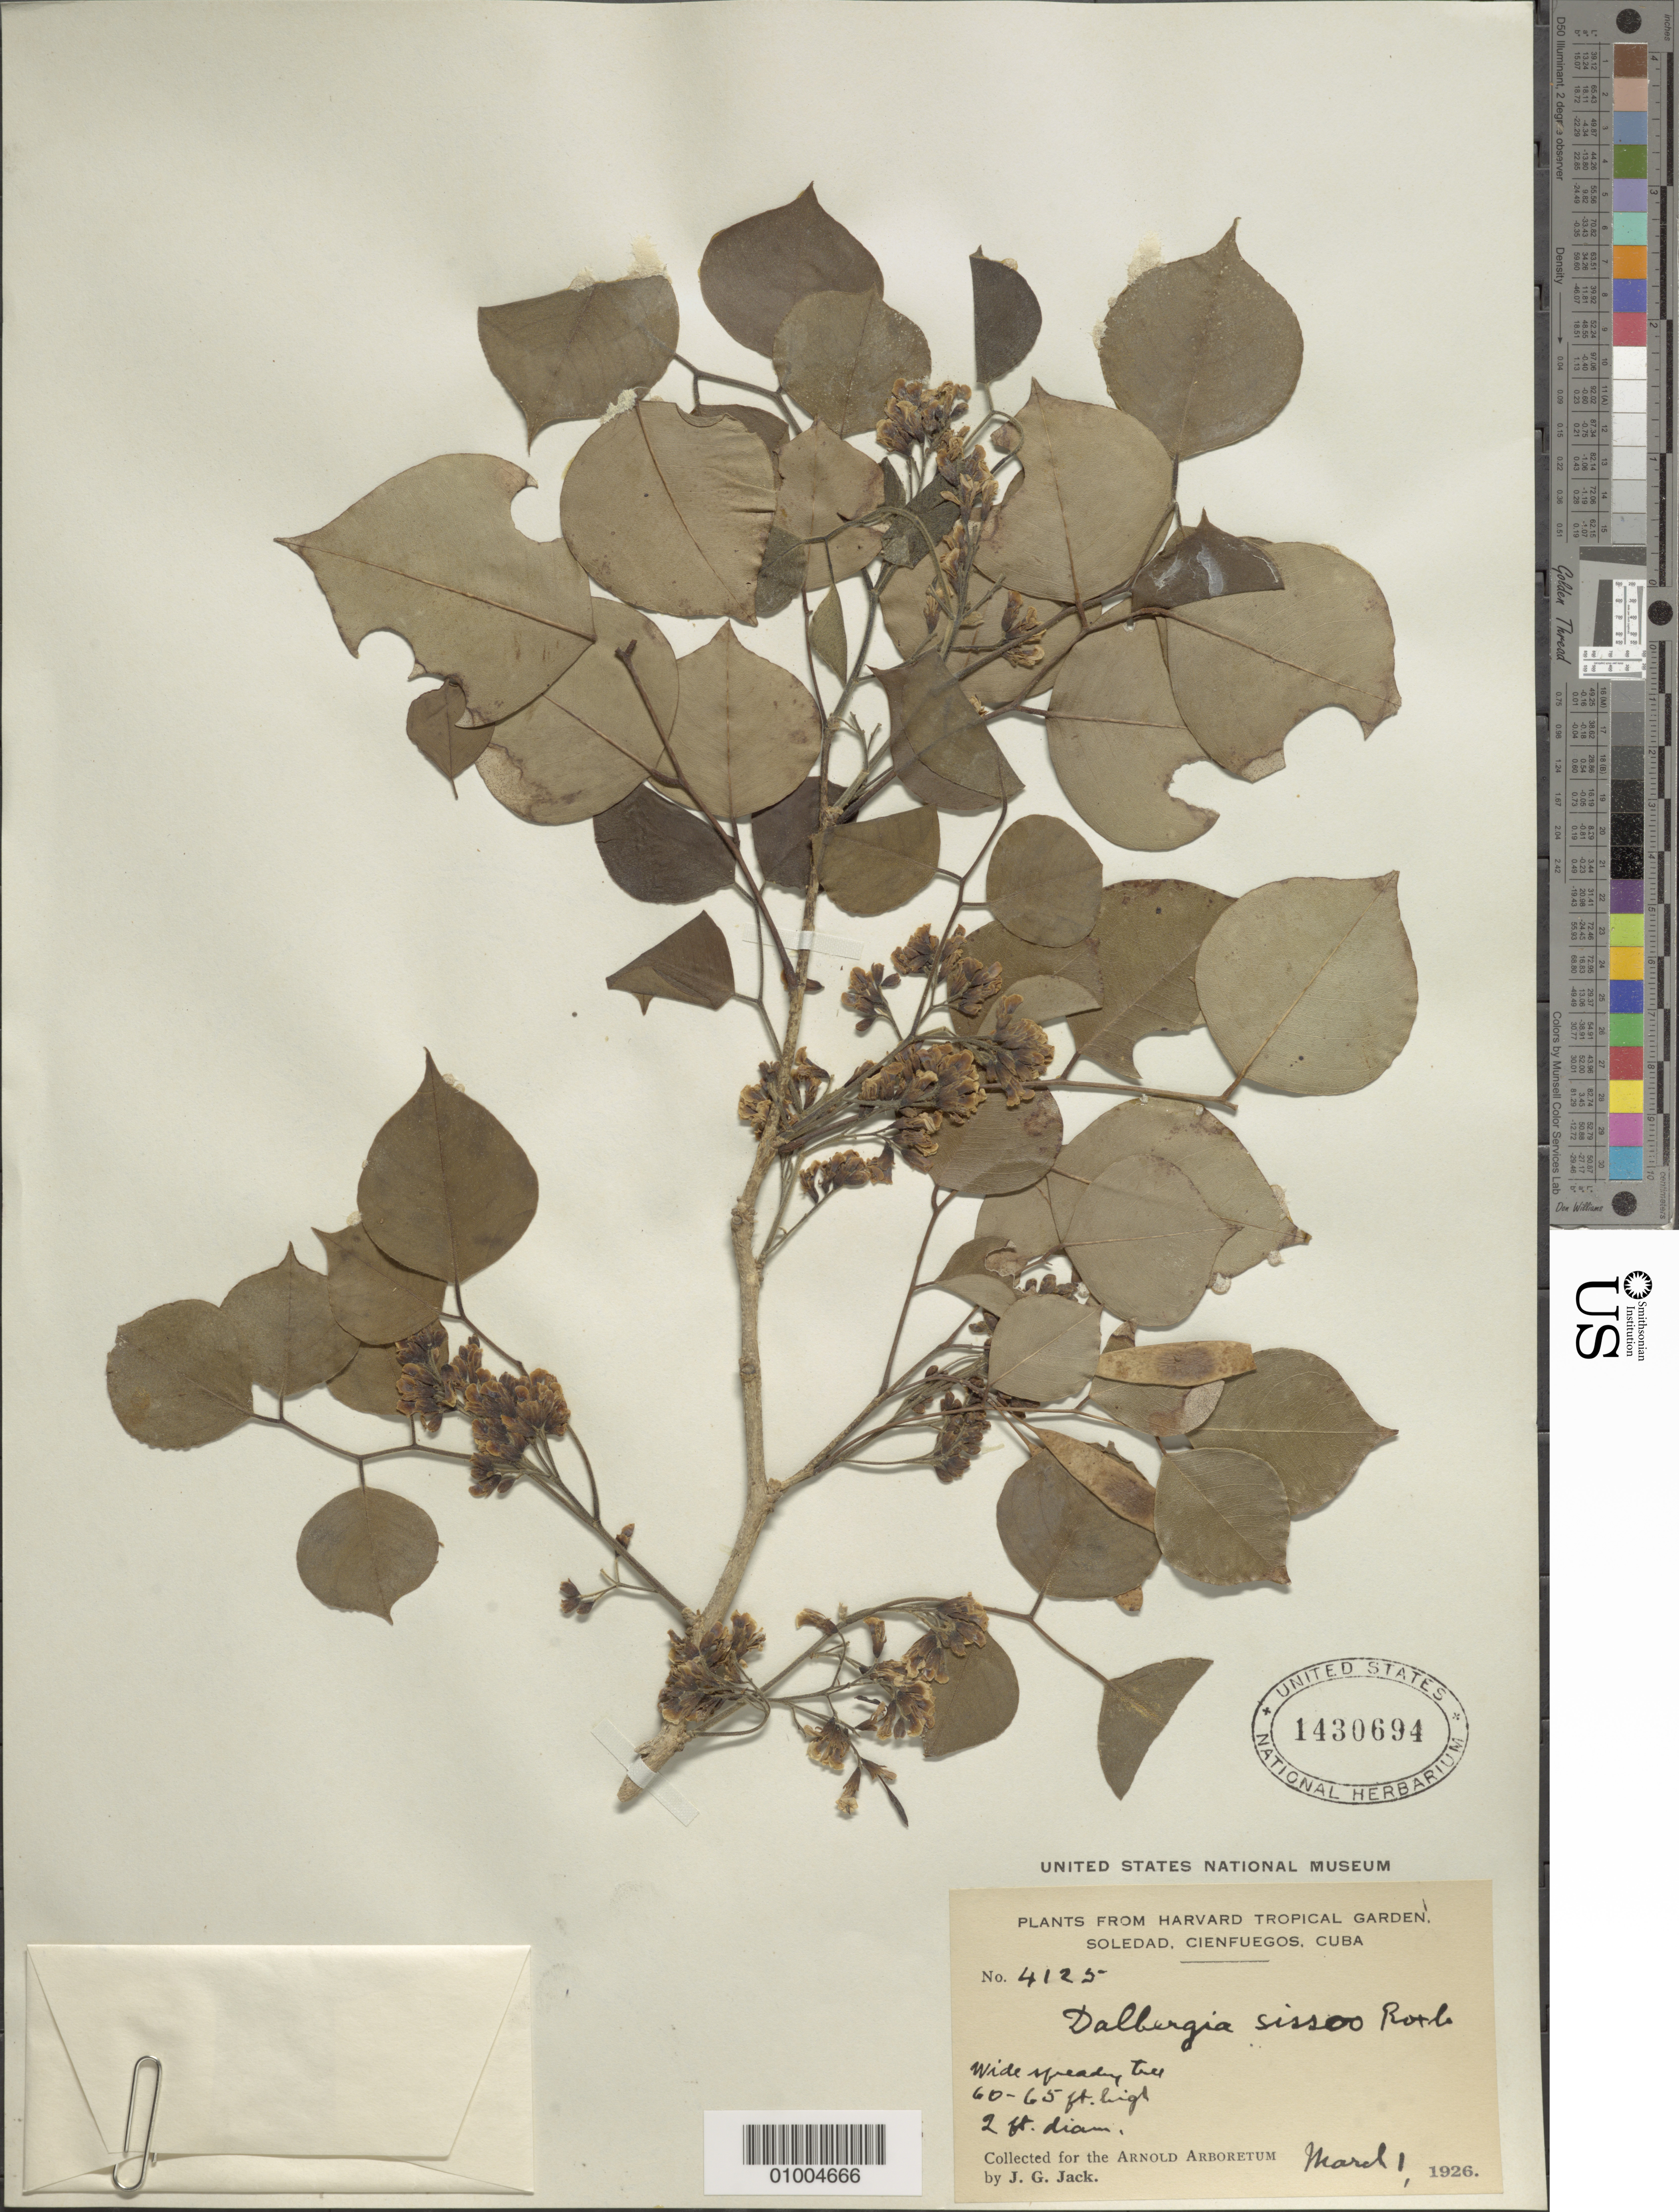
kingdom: Plantae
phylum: Tracheophyta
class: Magnoliopsida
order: Fabales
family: Fabaceae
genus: Dalbergia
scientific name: Dalbergia sissoo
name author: Roxb.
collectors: J. G. Jack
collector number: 4125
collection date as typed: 01 Mar 1926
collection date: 1926-03-01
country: Cuba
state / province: Cienfuegos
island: Cuba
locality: Cienfuegos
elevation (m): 18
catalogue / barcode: US 1430694